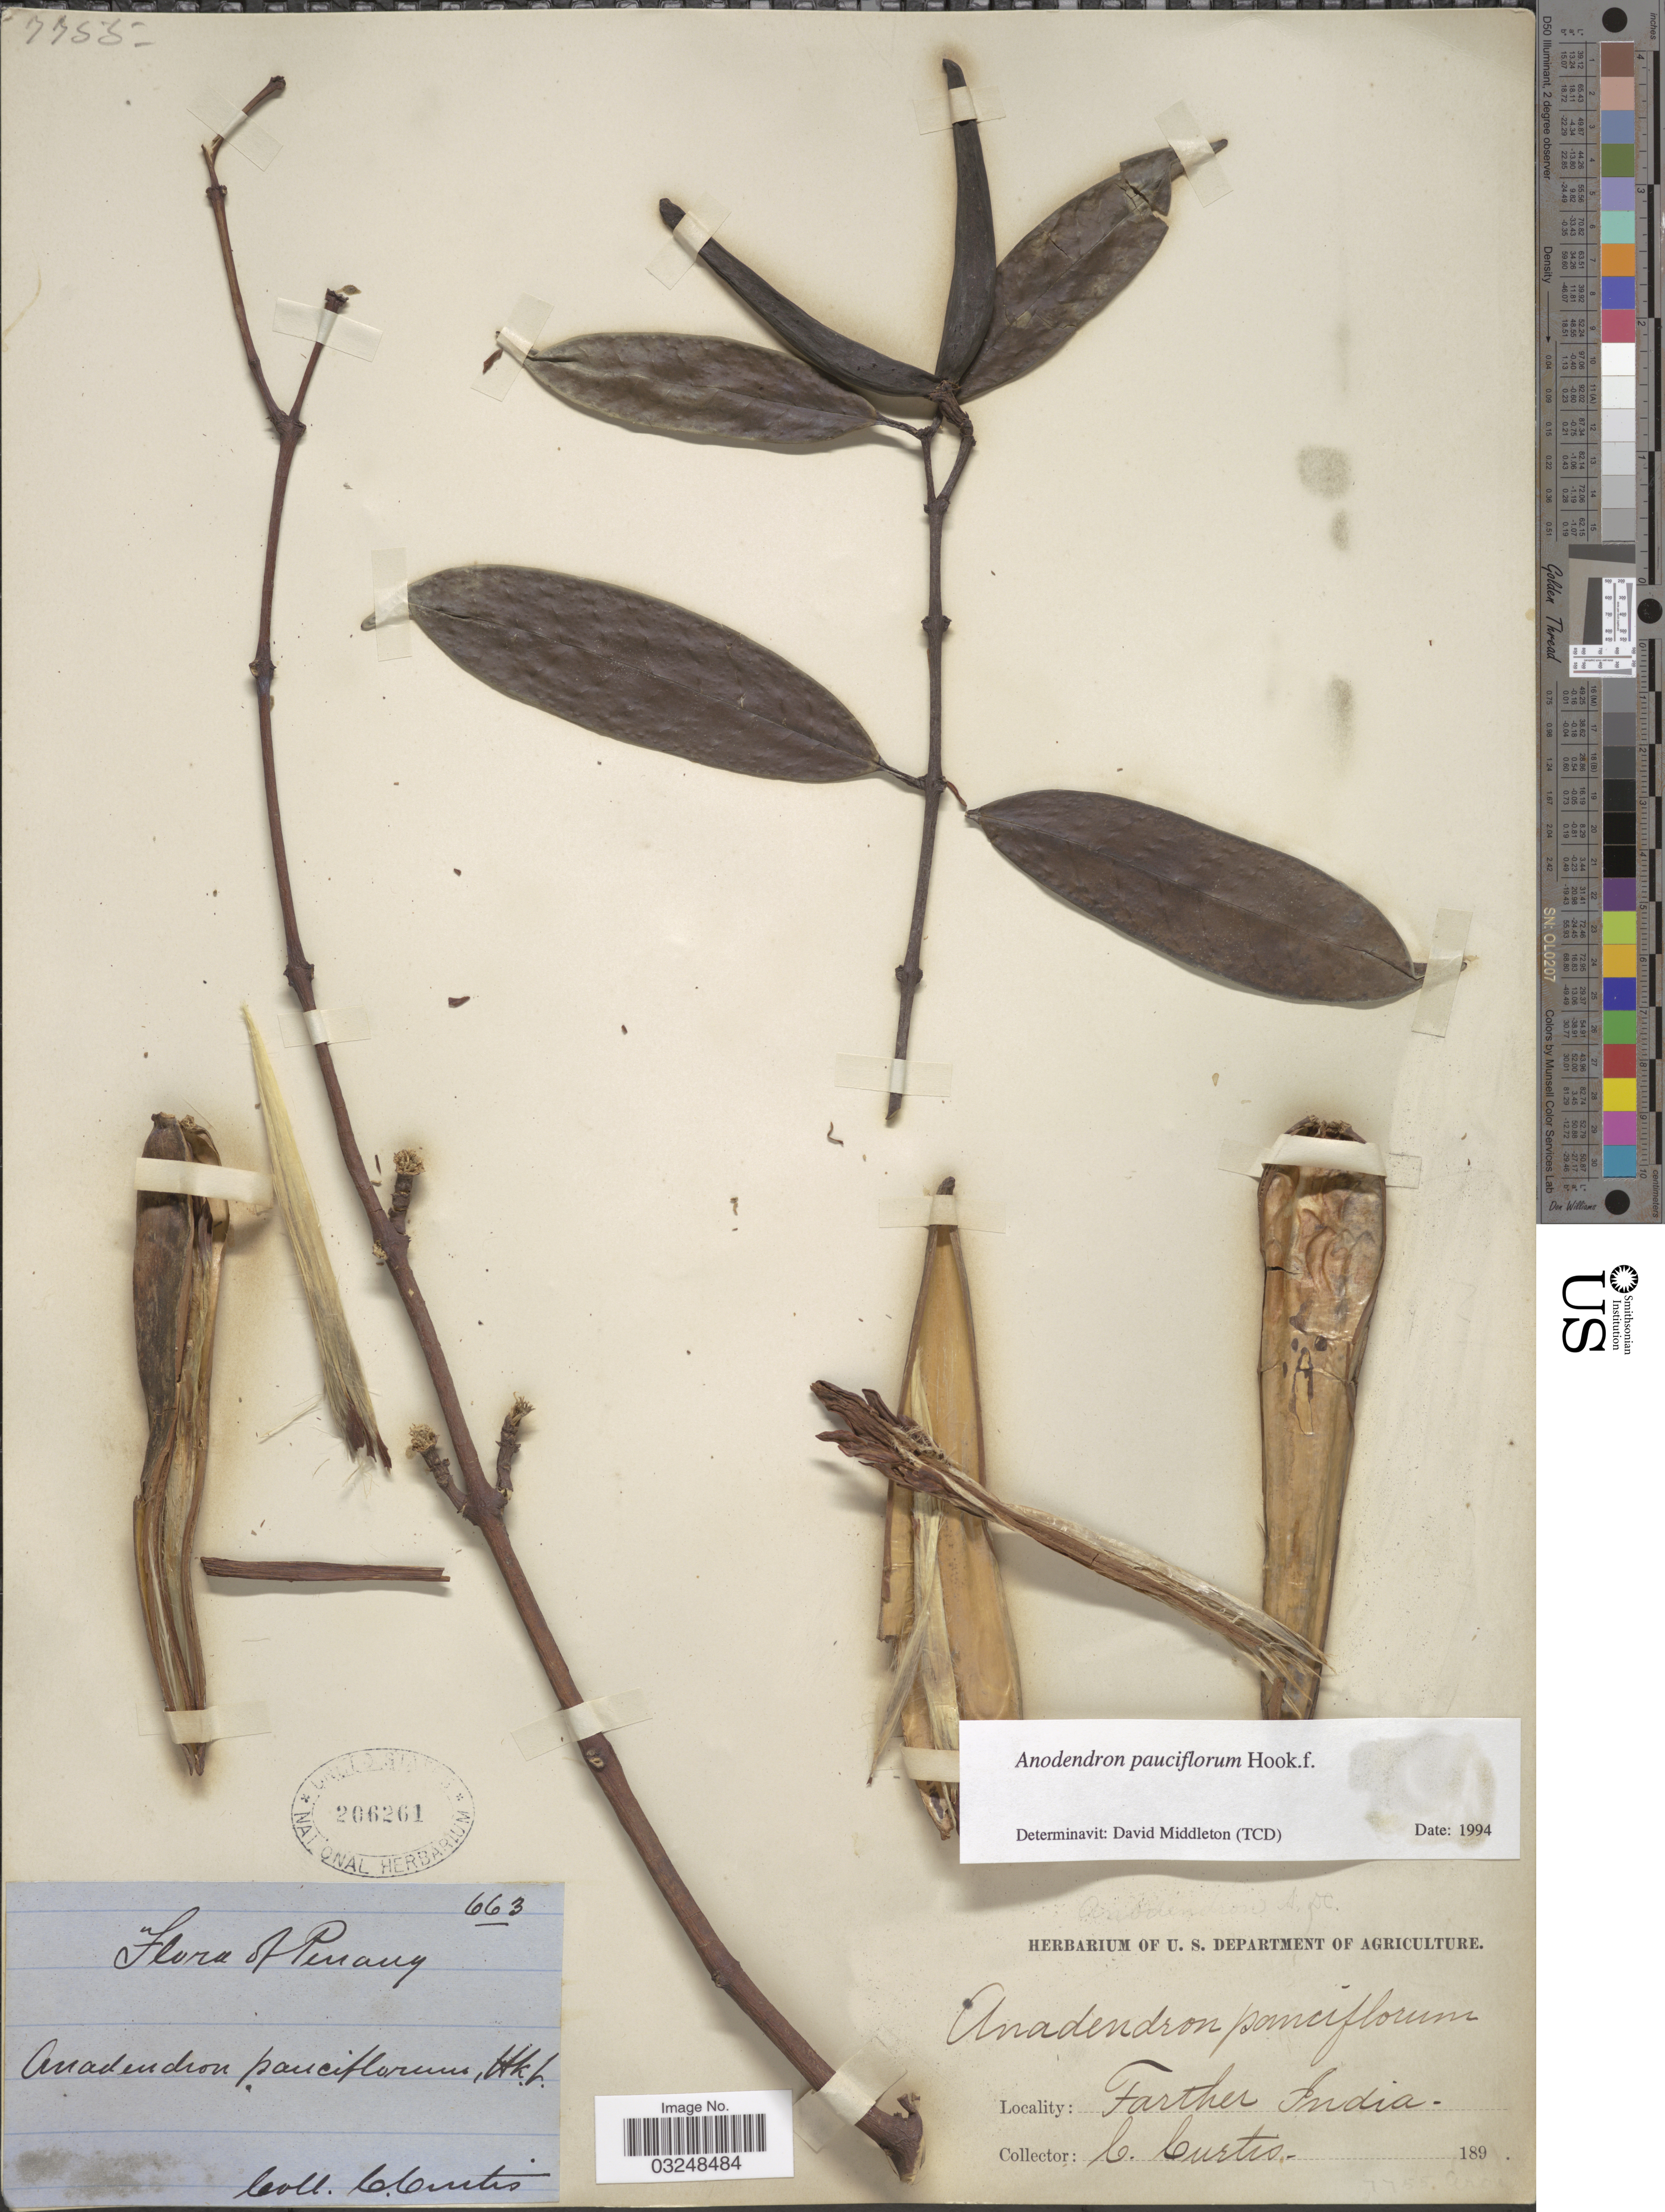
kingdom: Plantae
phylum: Tracheophyta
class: Magnoliopsida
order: Gentianales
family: Apocynaceae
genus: Anodendron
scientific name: Anodendron pauciflorum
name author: Hook. f.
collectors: C. Curtis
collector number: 663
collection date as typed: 189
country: Malaysia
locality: Penang, Farther India.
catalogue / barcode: US 206261